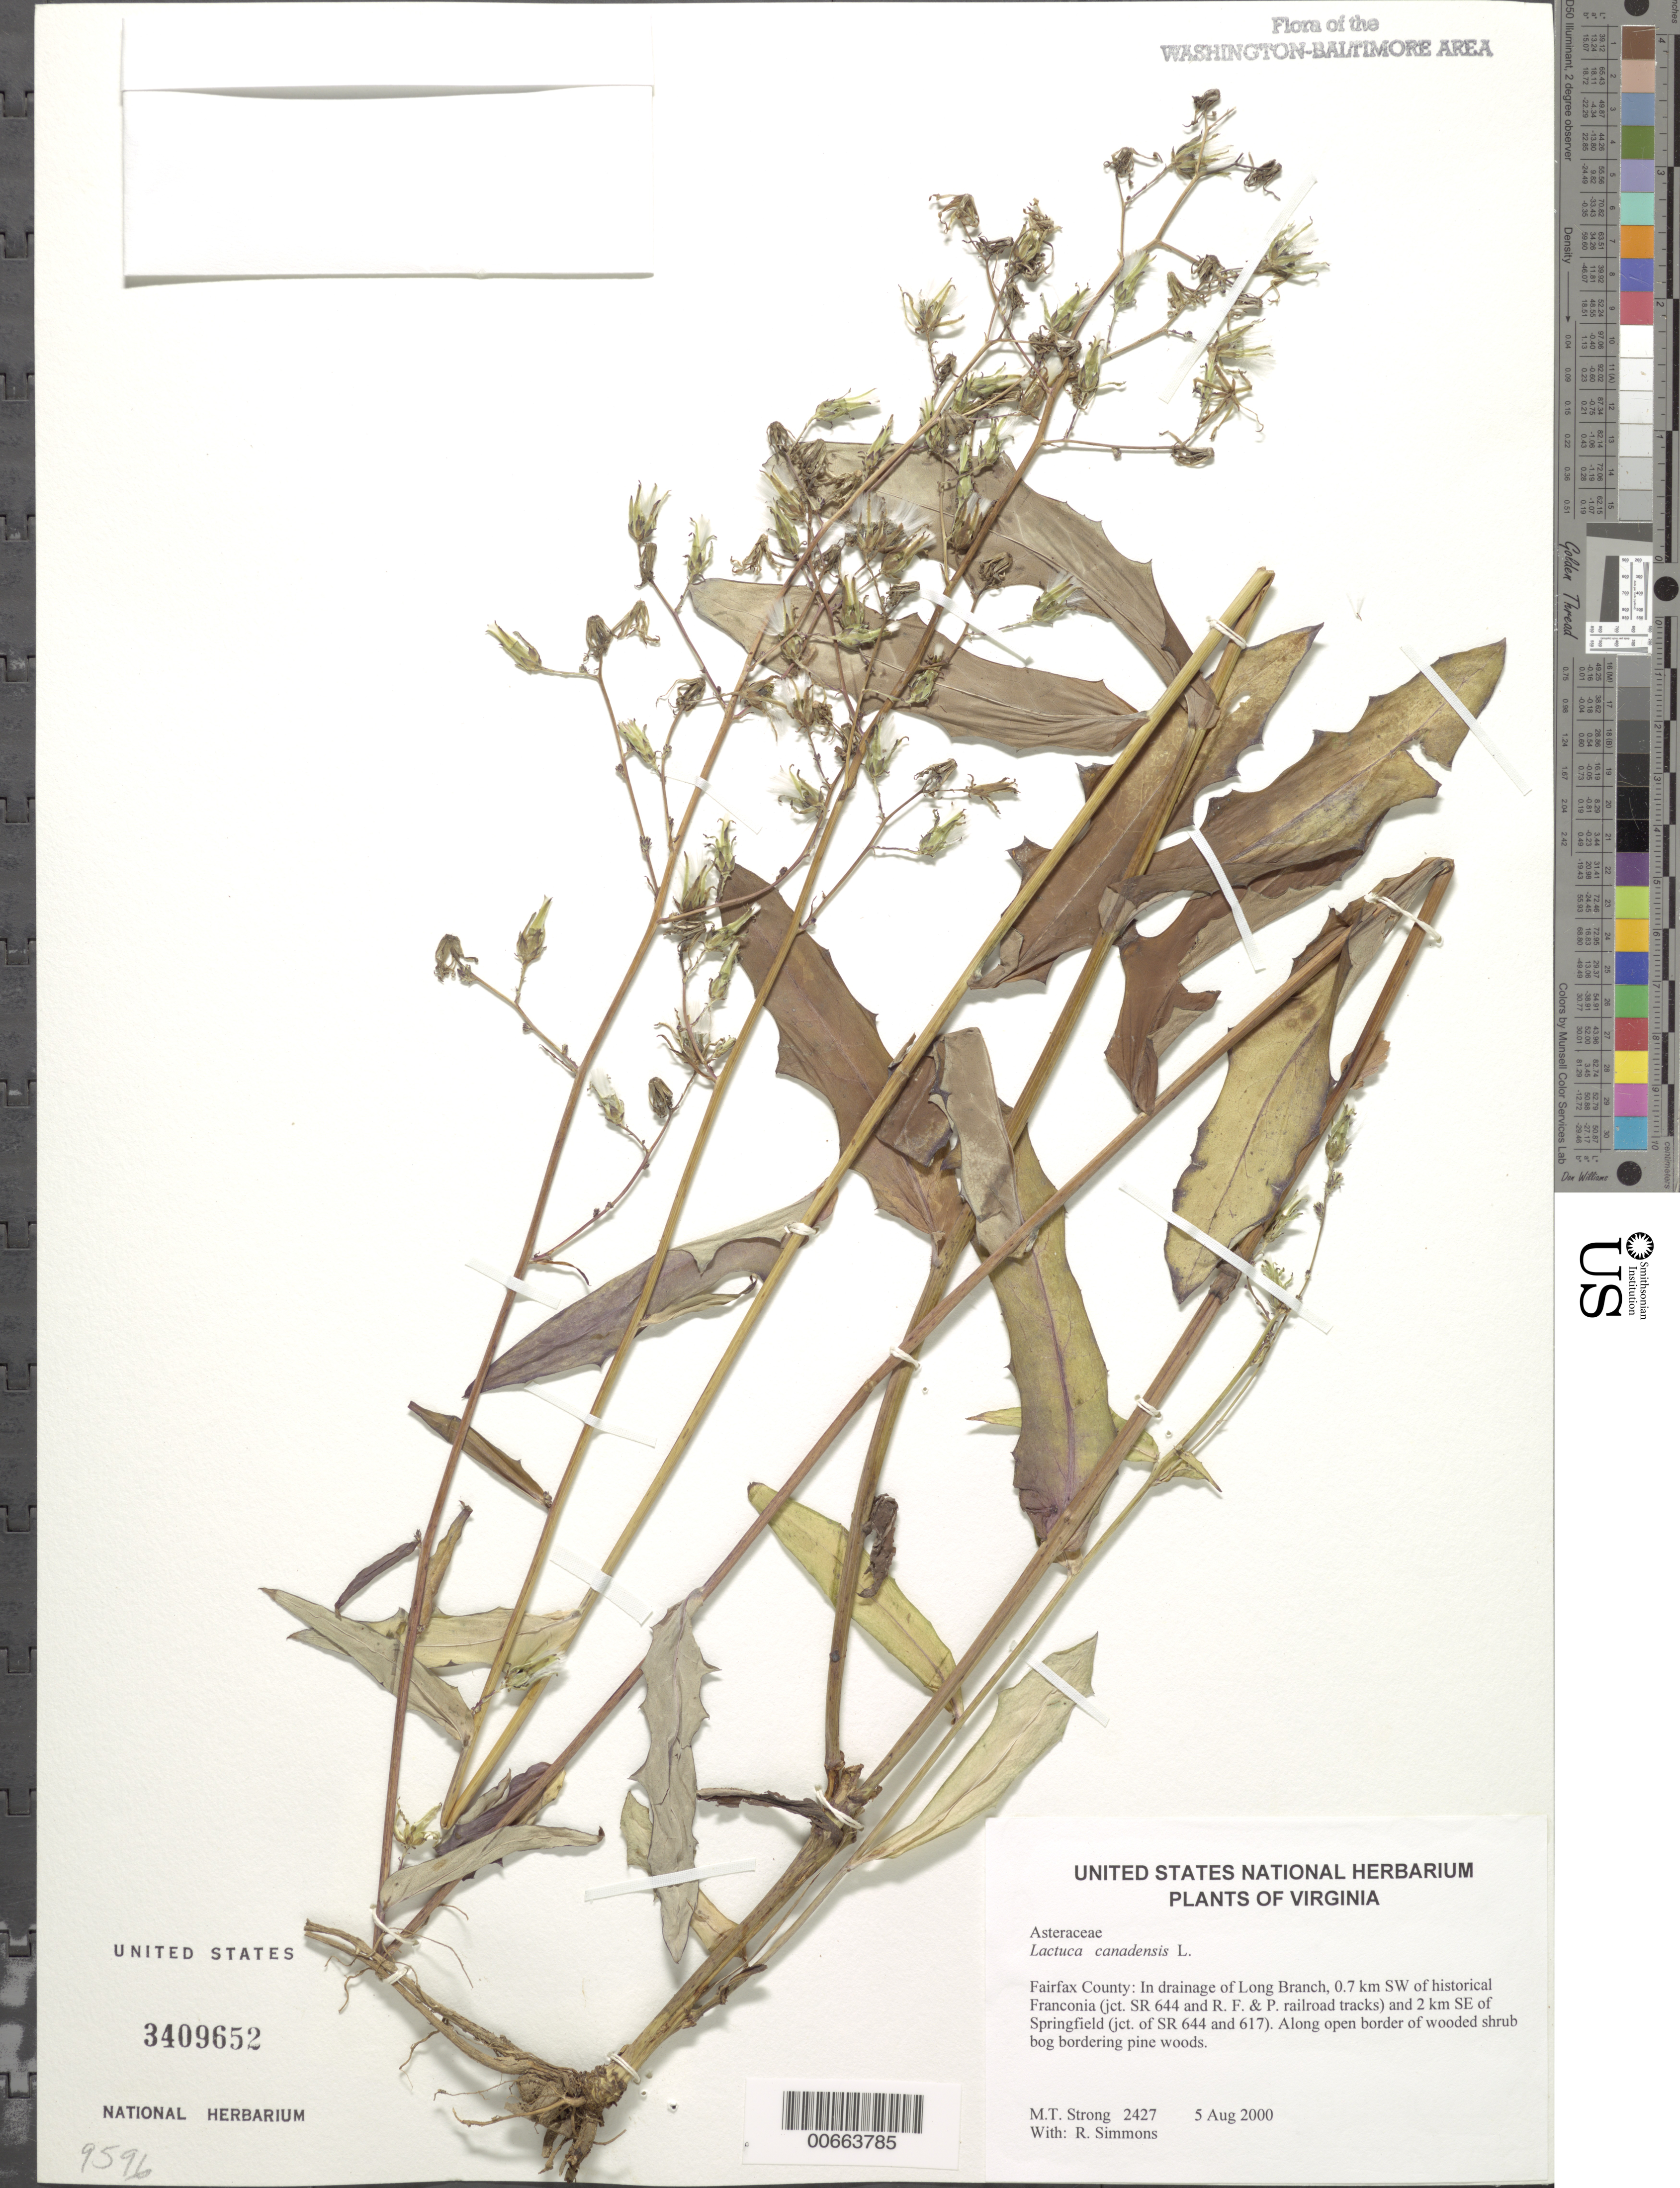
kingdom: Plantae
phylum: Tracheophyta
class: Magnoliopsida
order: Asterales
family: Asteraceae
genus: Lactuca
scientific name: Lactuca canadensis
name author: L.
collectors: M. T. Strong & R. Simmons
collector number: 2427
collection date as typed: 05 Aug 2000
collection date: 2000-08-05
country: United States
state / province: Virginia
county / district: Fairfax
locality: In drainage of Long Branch, 0.7 km SW of historical Franconia (jct. SR 644 and R. F. & P. railroad tracks) and 2 km SE of Springfield (jct. of SR 644 and 617).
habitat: Along open border of wooded shrub bog bordering pine woods.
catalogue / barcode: US 3409652